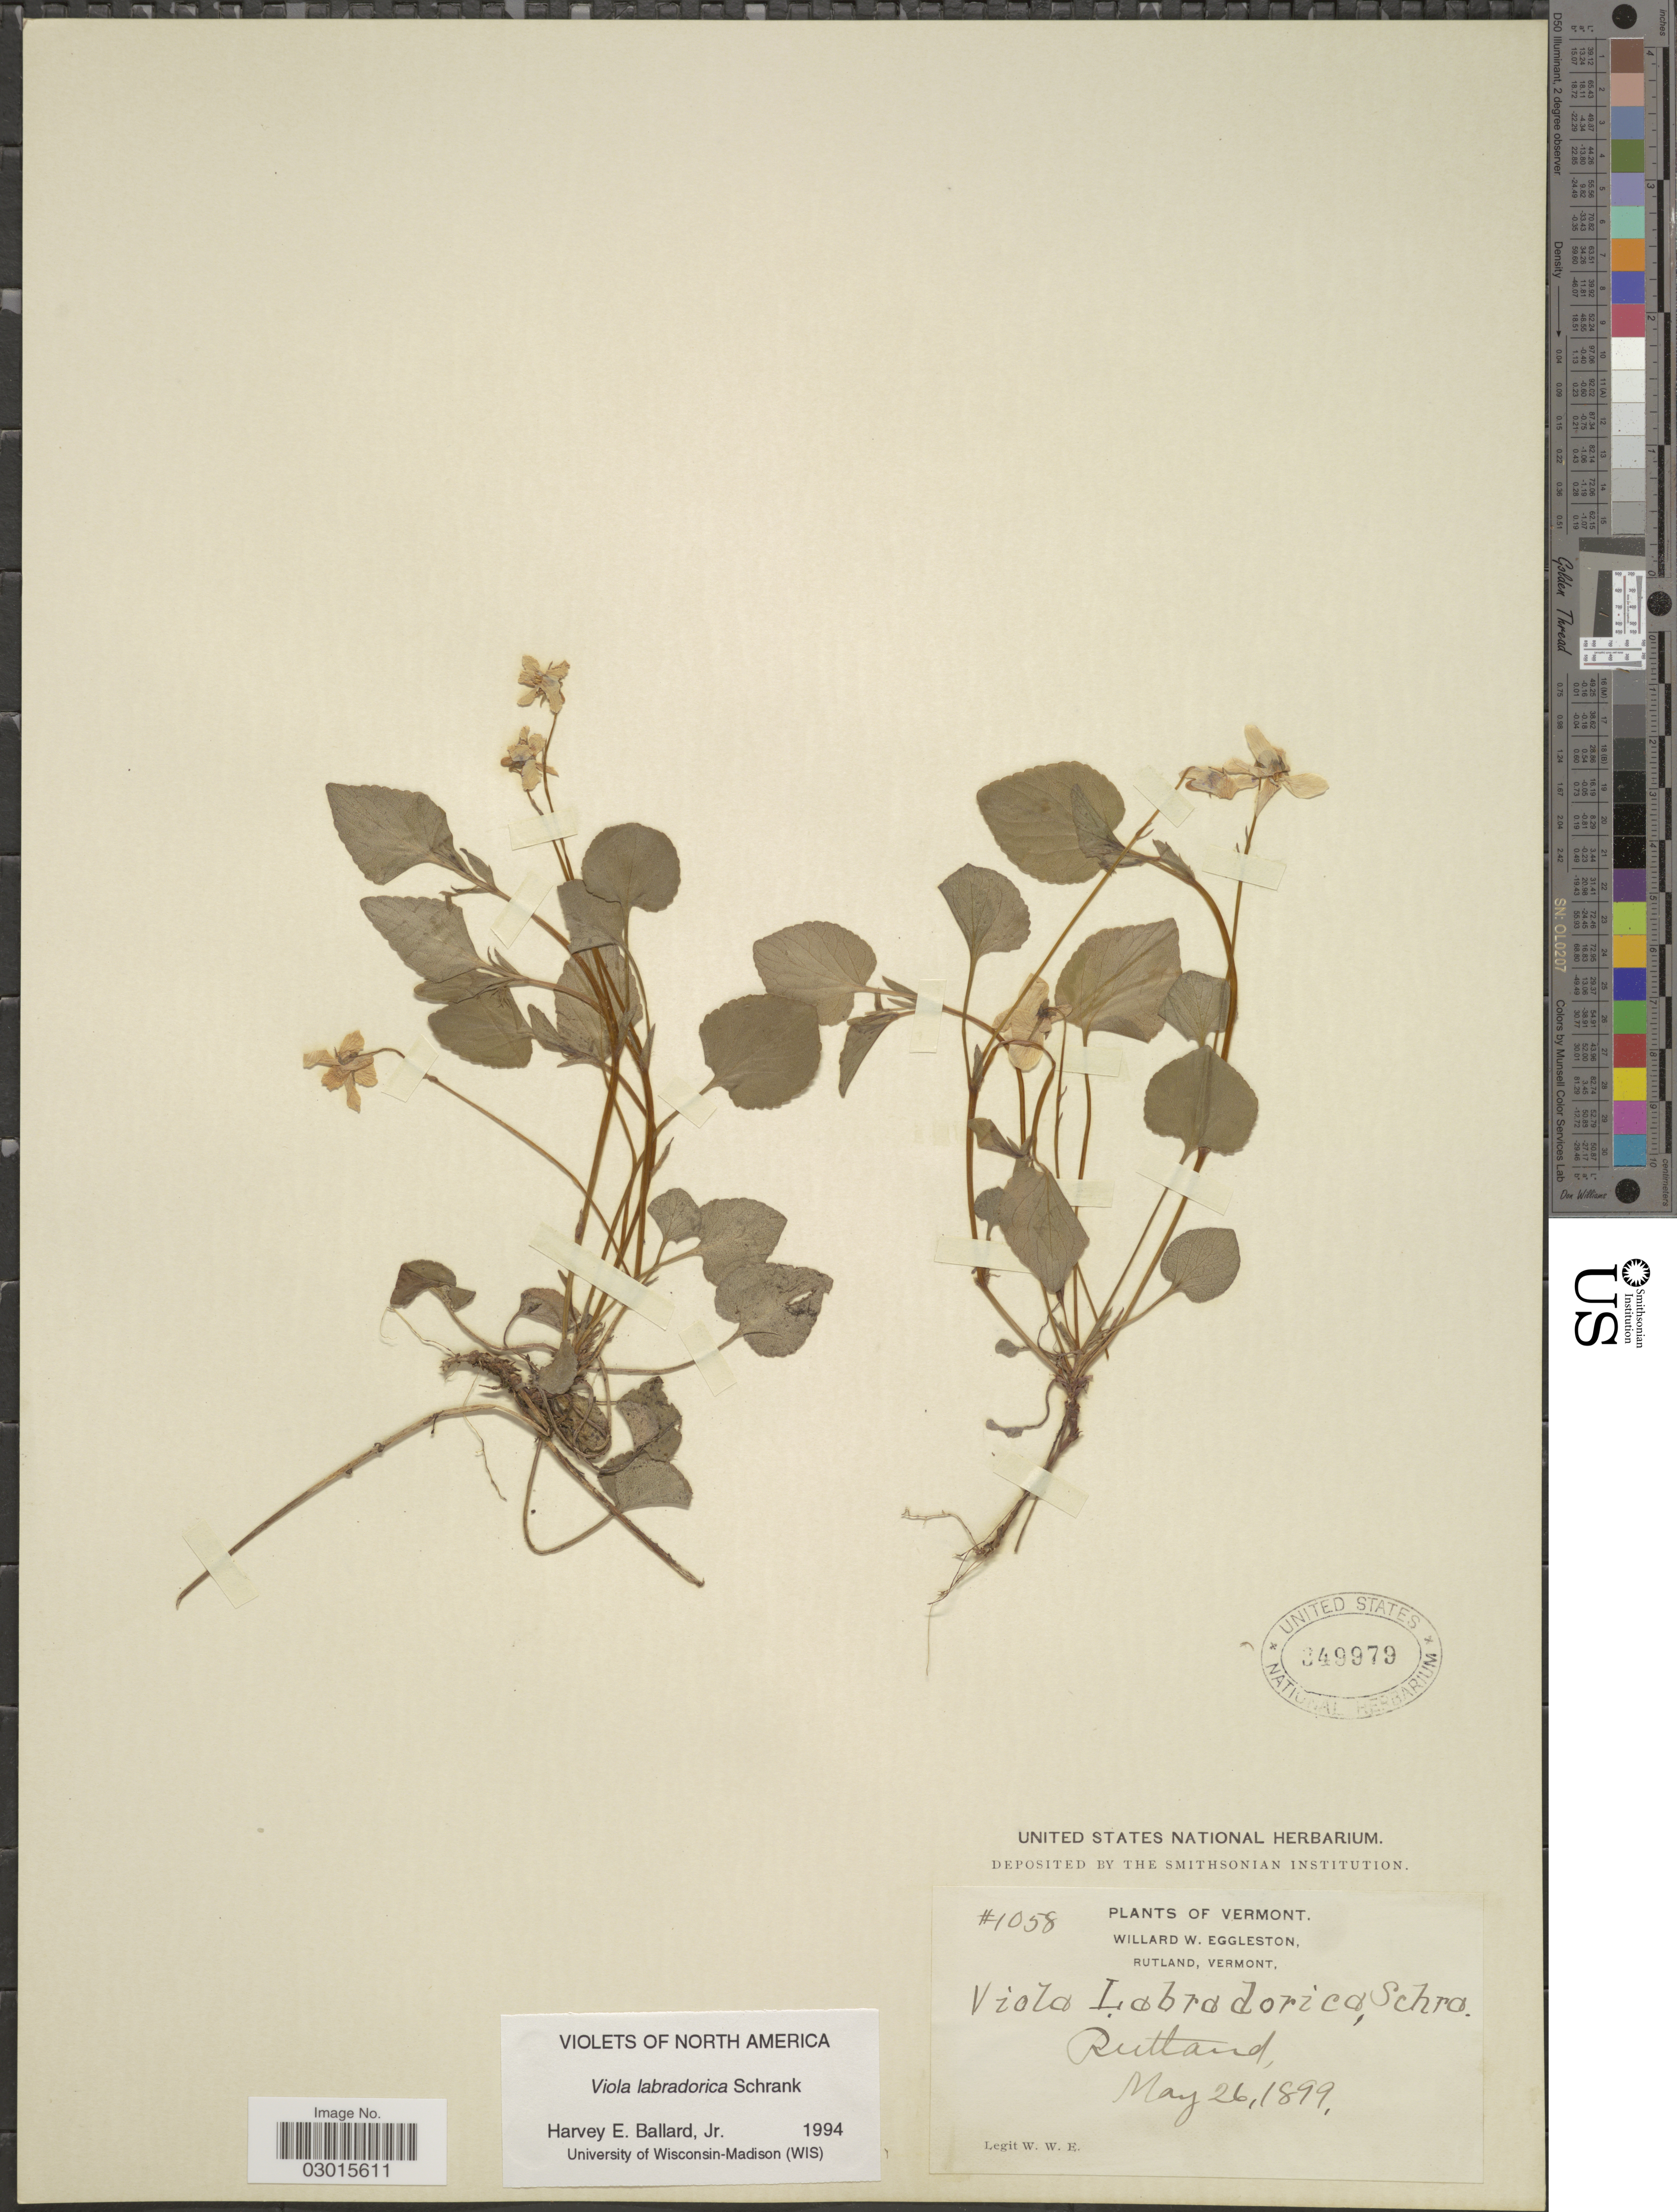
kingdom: Plantae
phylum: Tracheophyta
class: Magnoliopsida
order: Malpighiales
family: Violaceae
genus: Viola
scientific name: Viola labradorica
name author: Schrank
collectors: W. W. Eggleston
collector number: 1058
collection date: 1899-05-26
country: United States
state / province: Vermont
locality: Rutland.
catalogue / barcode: US 349979